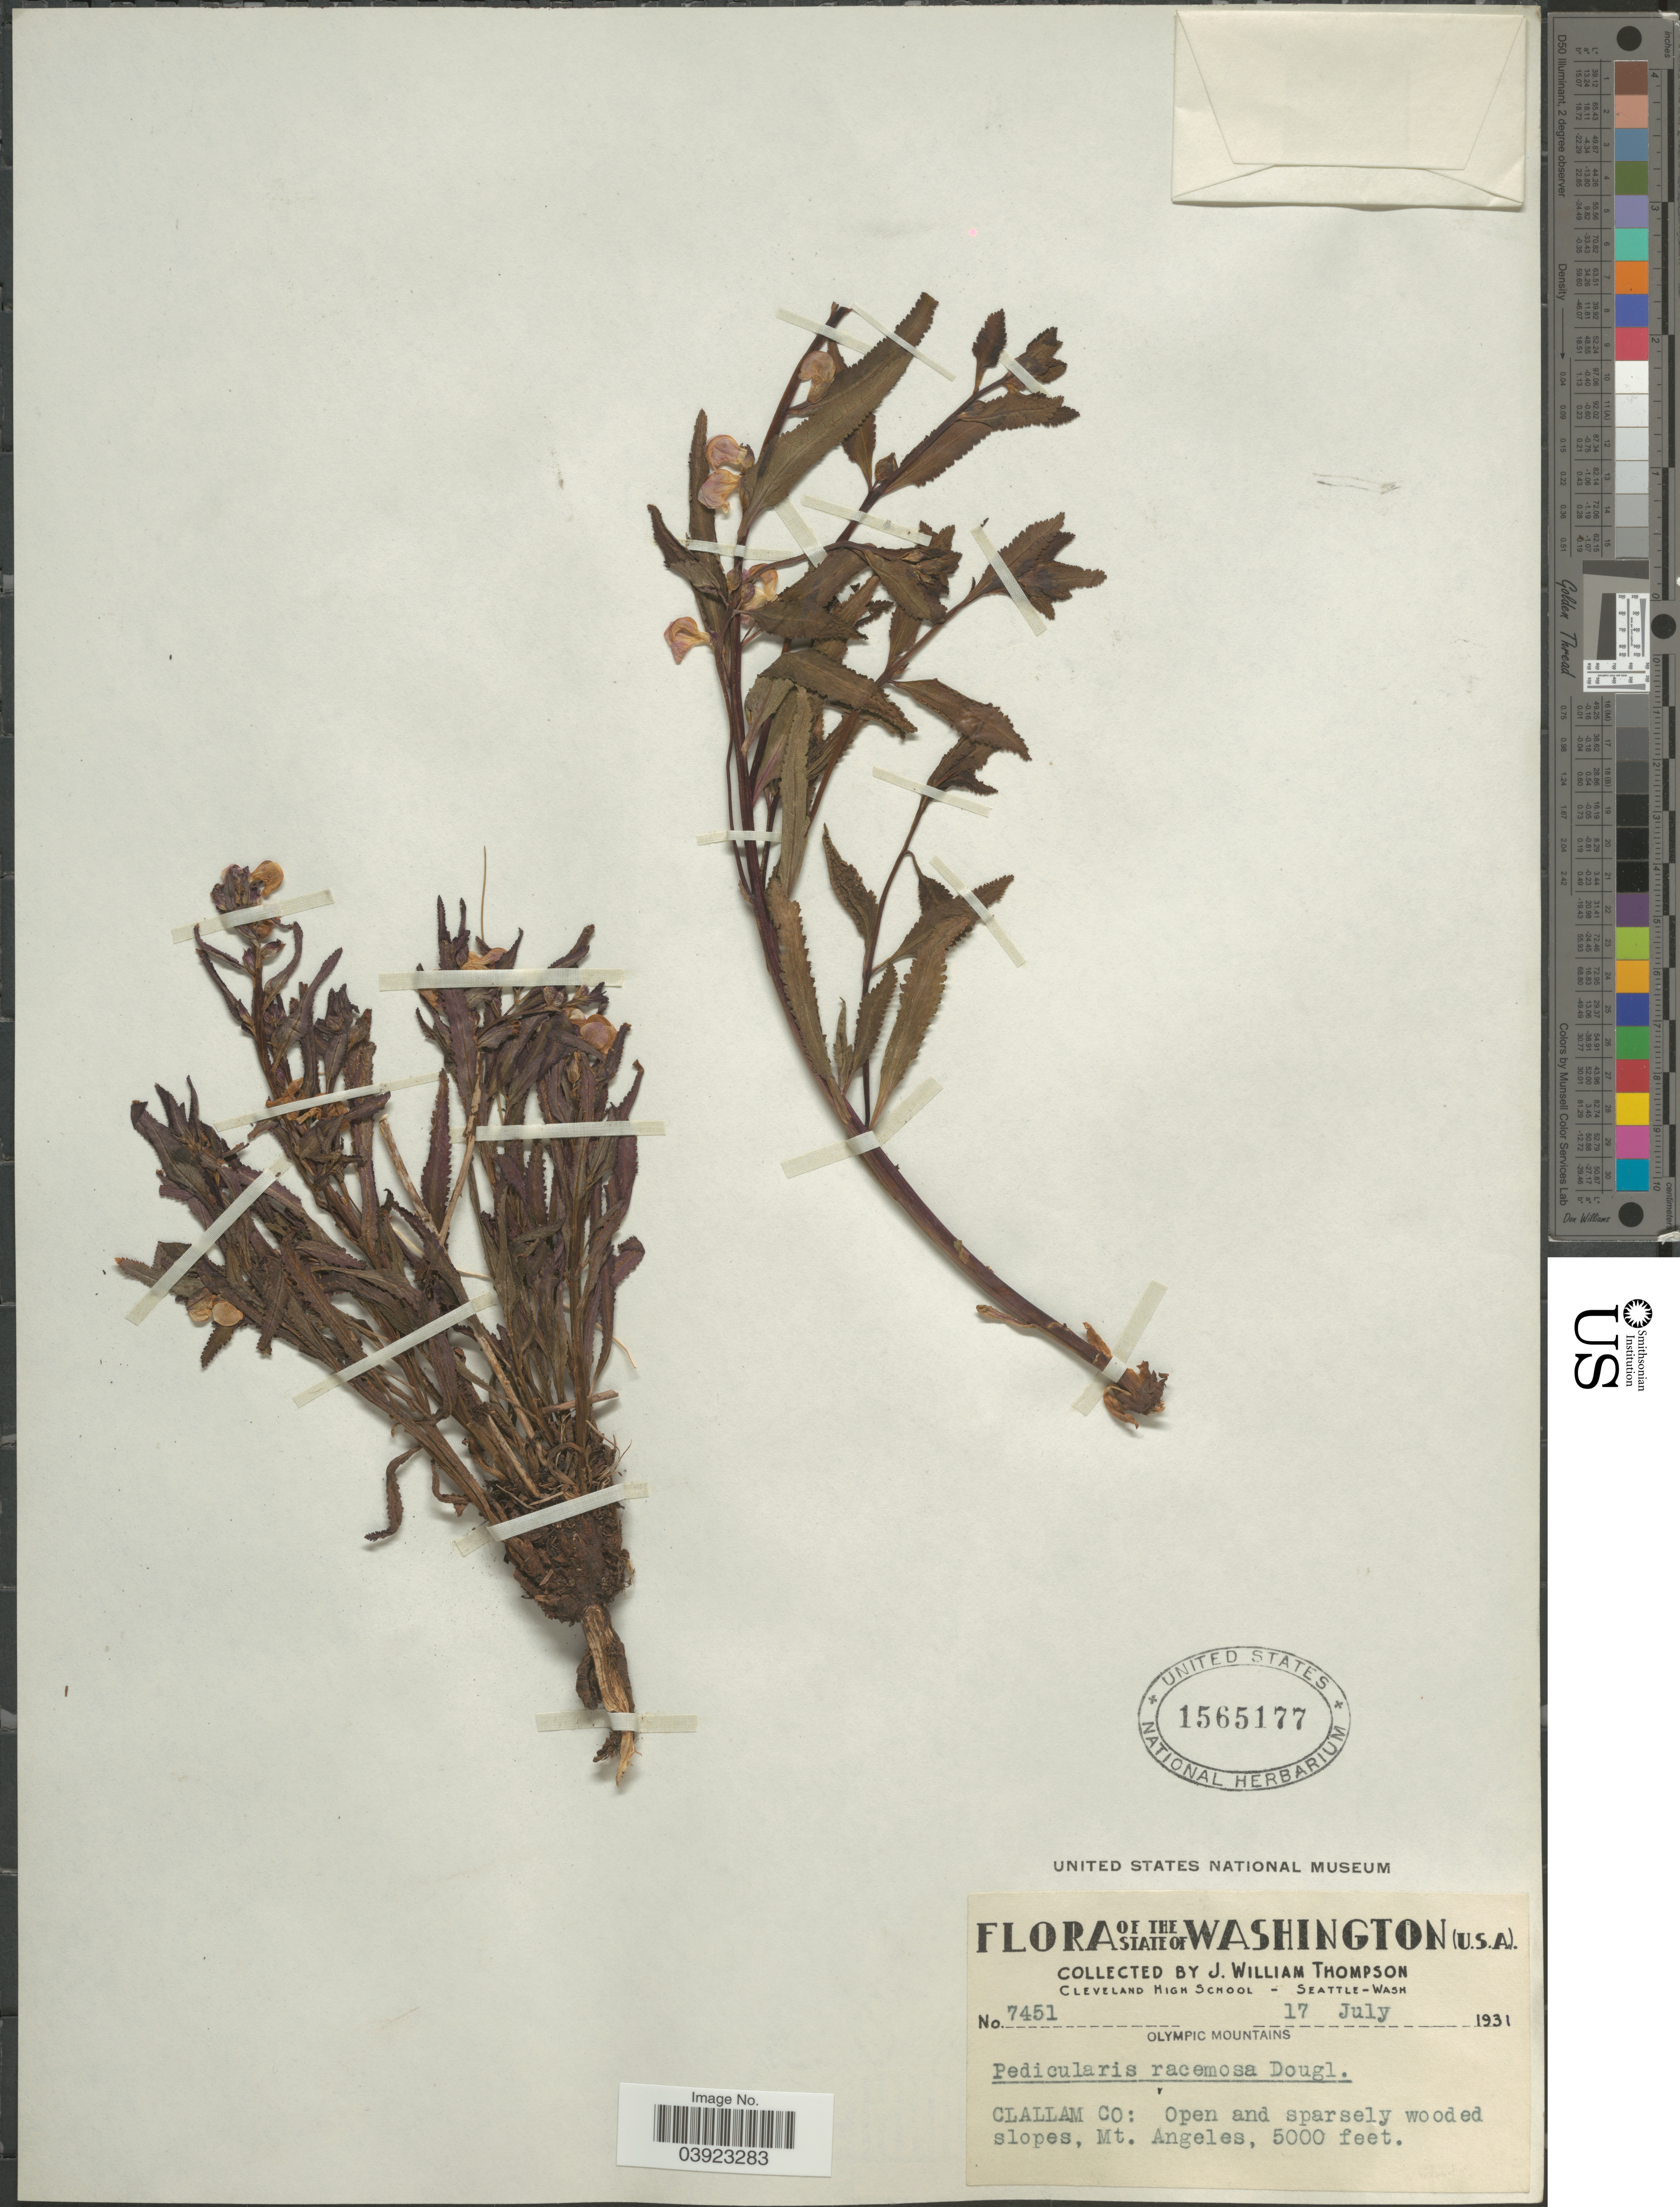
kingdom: Plantae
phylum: Tracheophyta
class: Magnoliopsida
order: Lamiales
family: Orobanchaceae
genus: Pedicularis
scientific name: Pedicularis racemosa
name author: Douglas ex Benth.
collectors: J. W. Thompson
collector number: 7451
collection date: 1931-07-17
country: United States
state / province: Washington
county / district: Clallam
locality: Olympic Mountains. Clallam Co: Mt. Angeles.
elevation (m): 1524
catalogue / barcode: US 1565177